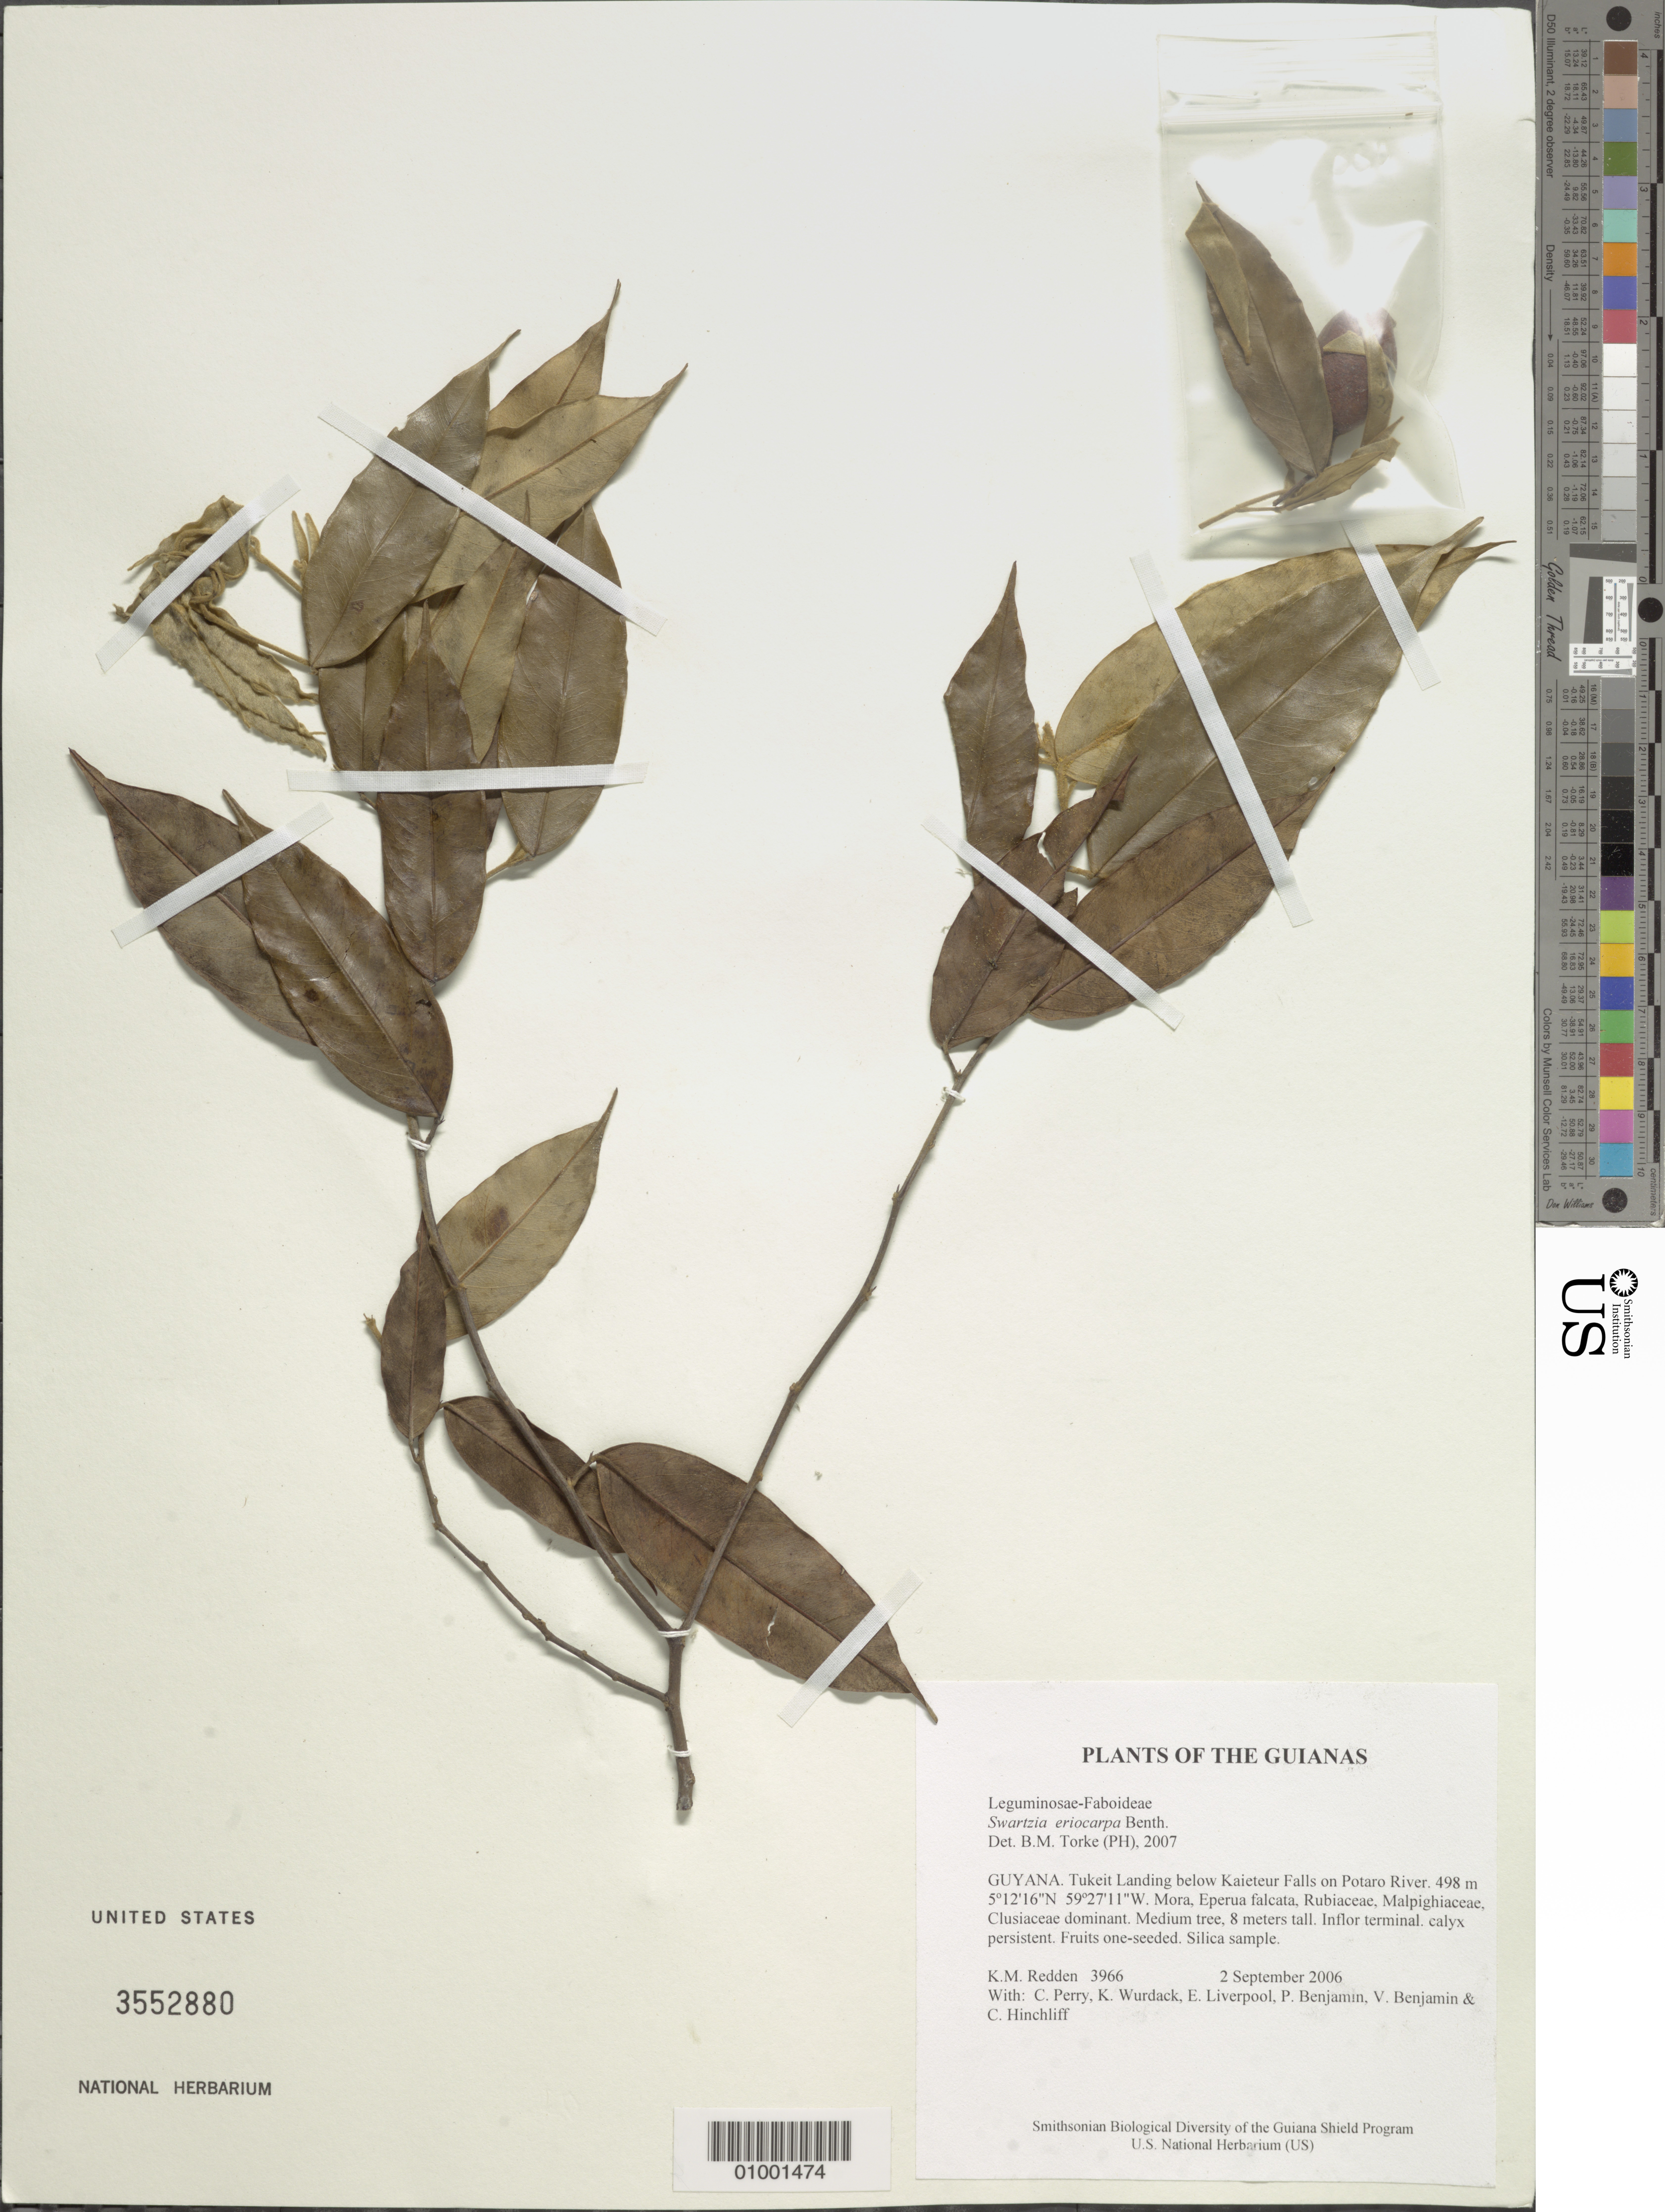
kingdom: Plantae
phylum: Tracheophyta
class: Magnoliopsida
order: Fabales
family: Fabaceae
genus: Swartzia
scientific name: Swartzia eriocarpa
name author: Benth.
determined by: Torke, B. M., (MO)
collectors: K. M. Redden, C. Perry, K. Wurdack, E. Liverpool, P. Benjamin, V. Benjamin & C. E. Hinchliff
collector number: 3966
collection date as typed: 2 September 2006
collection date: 2006-09-02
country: Guyana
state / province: Potaro-Siparuni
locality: Tukeit Landing below Kaieteur Falls on Potaro River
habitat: Mora, Eperua falcata, Rubiaceae, Malpighiaceae, Clusiaceae dominant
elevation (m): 498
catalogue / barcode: US 3552880